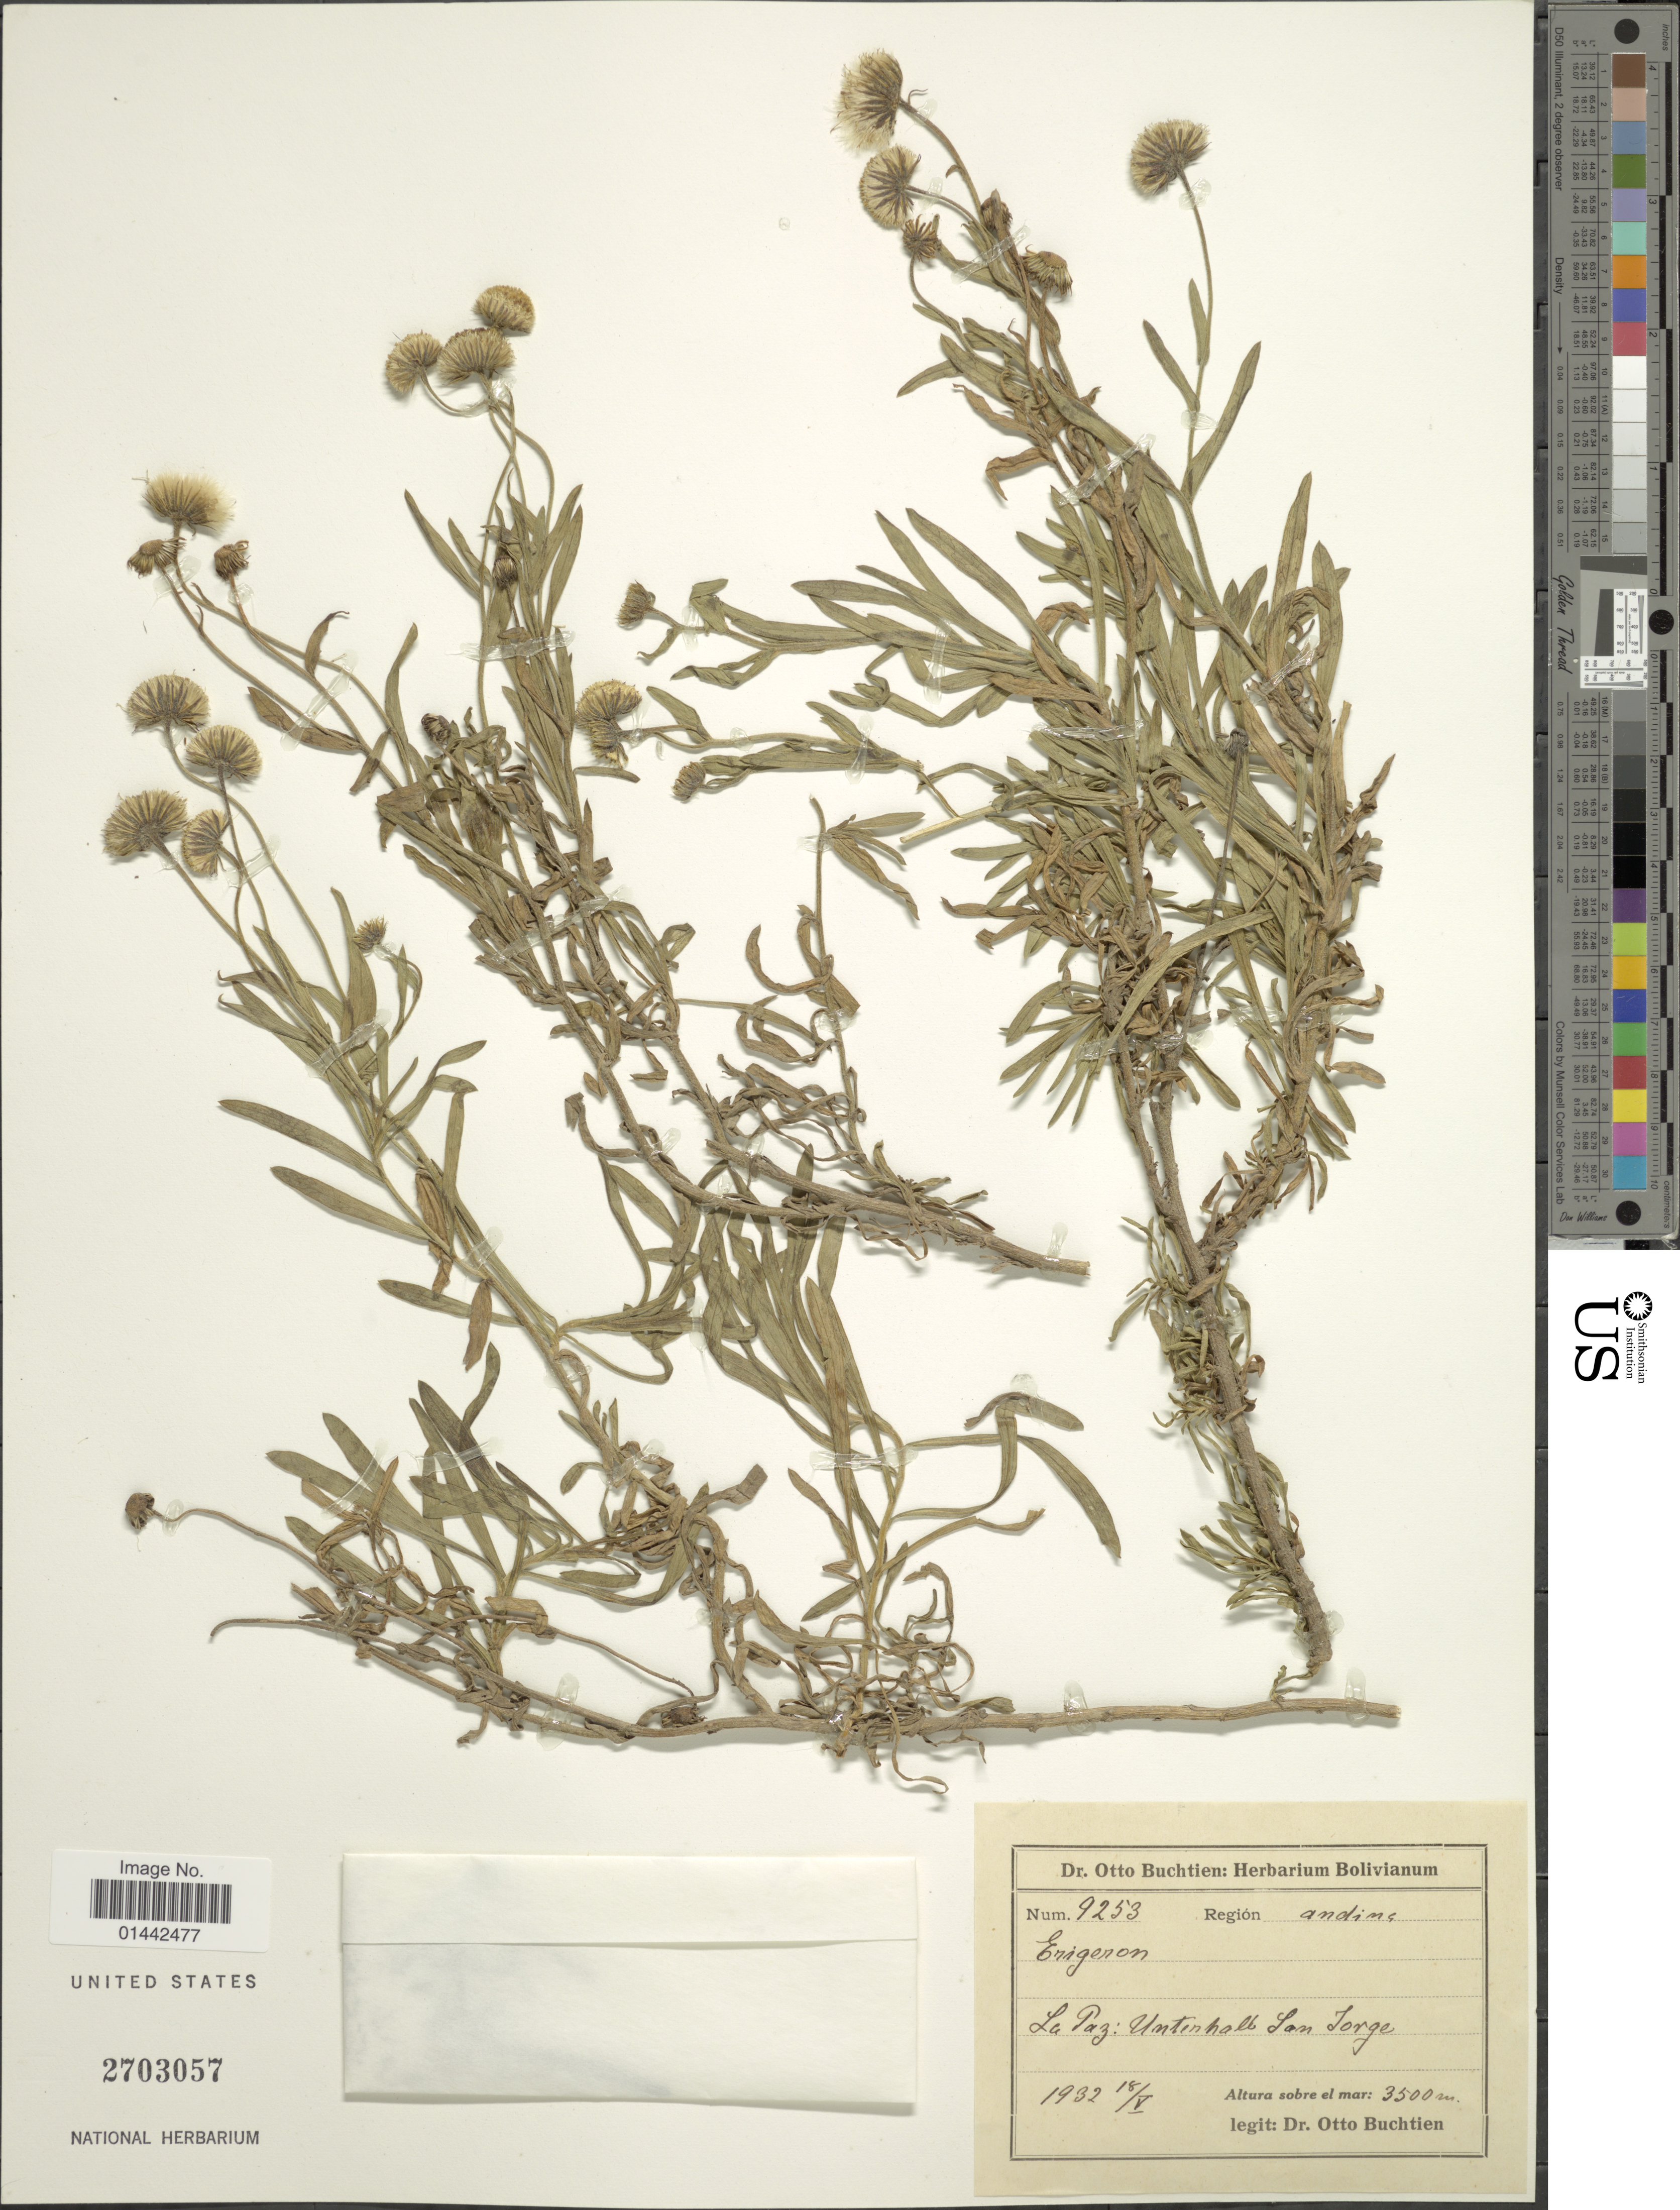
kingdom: Plantae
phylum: Tracheophyta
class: Magnoliopsida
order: Asterales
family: Asteraceae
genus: Erigeron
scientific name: Erigeron sp.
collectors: O. Buchtien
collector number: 9253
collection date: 1932-05-18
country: Bolivia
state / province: La Paz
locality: Unterhalb San Jorge, region andine.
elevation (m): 3500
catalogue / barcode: US 2703057